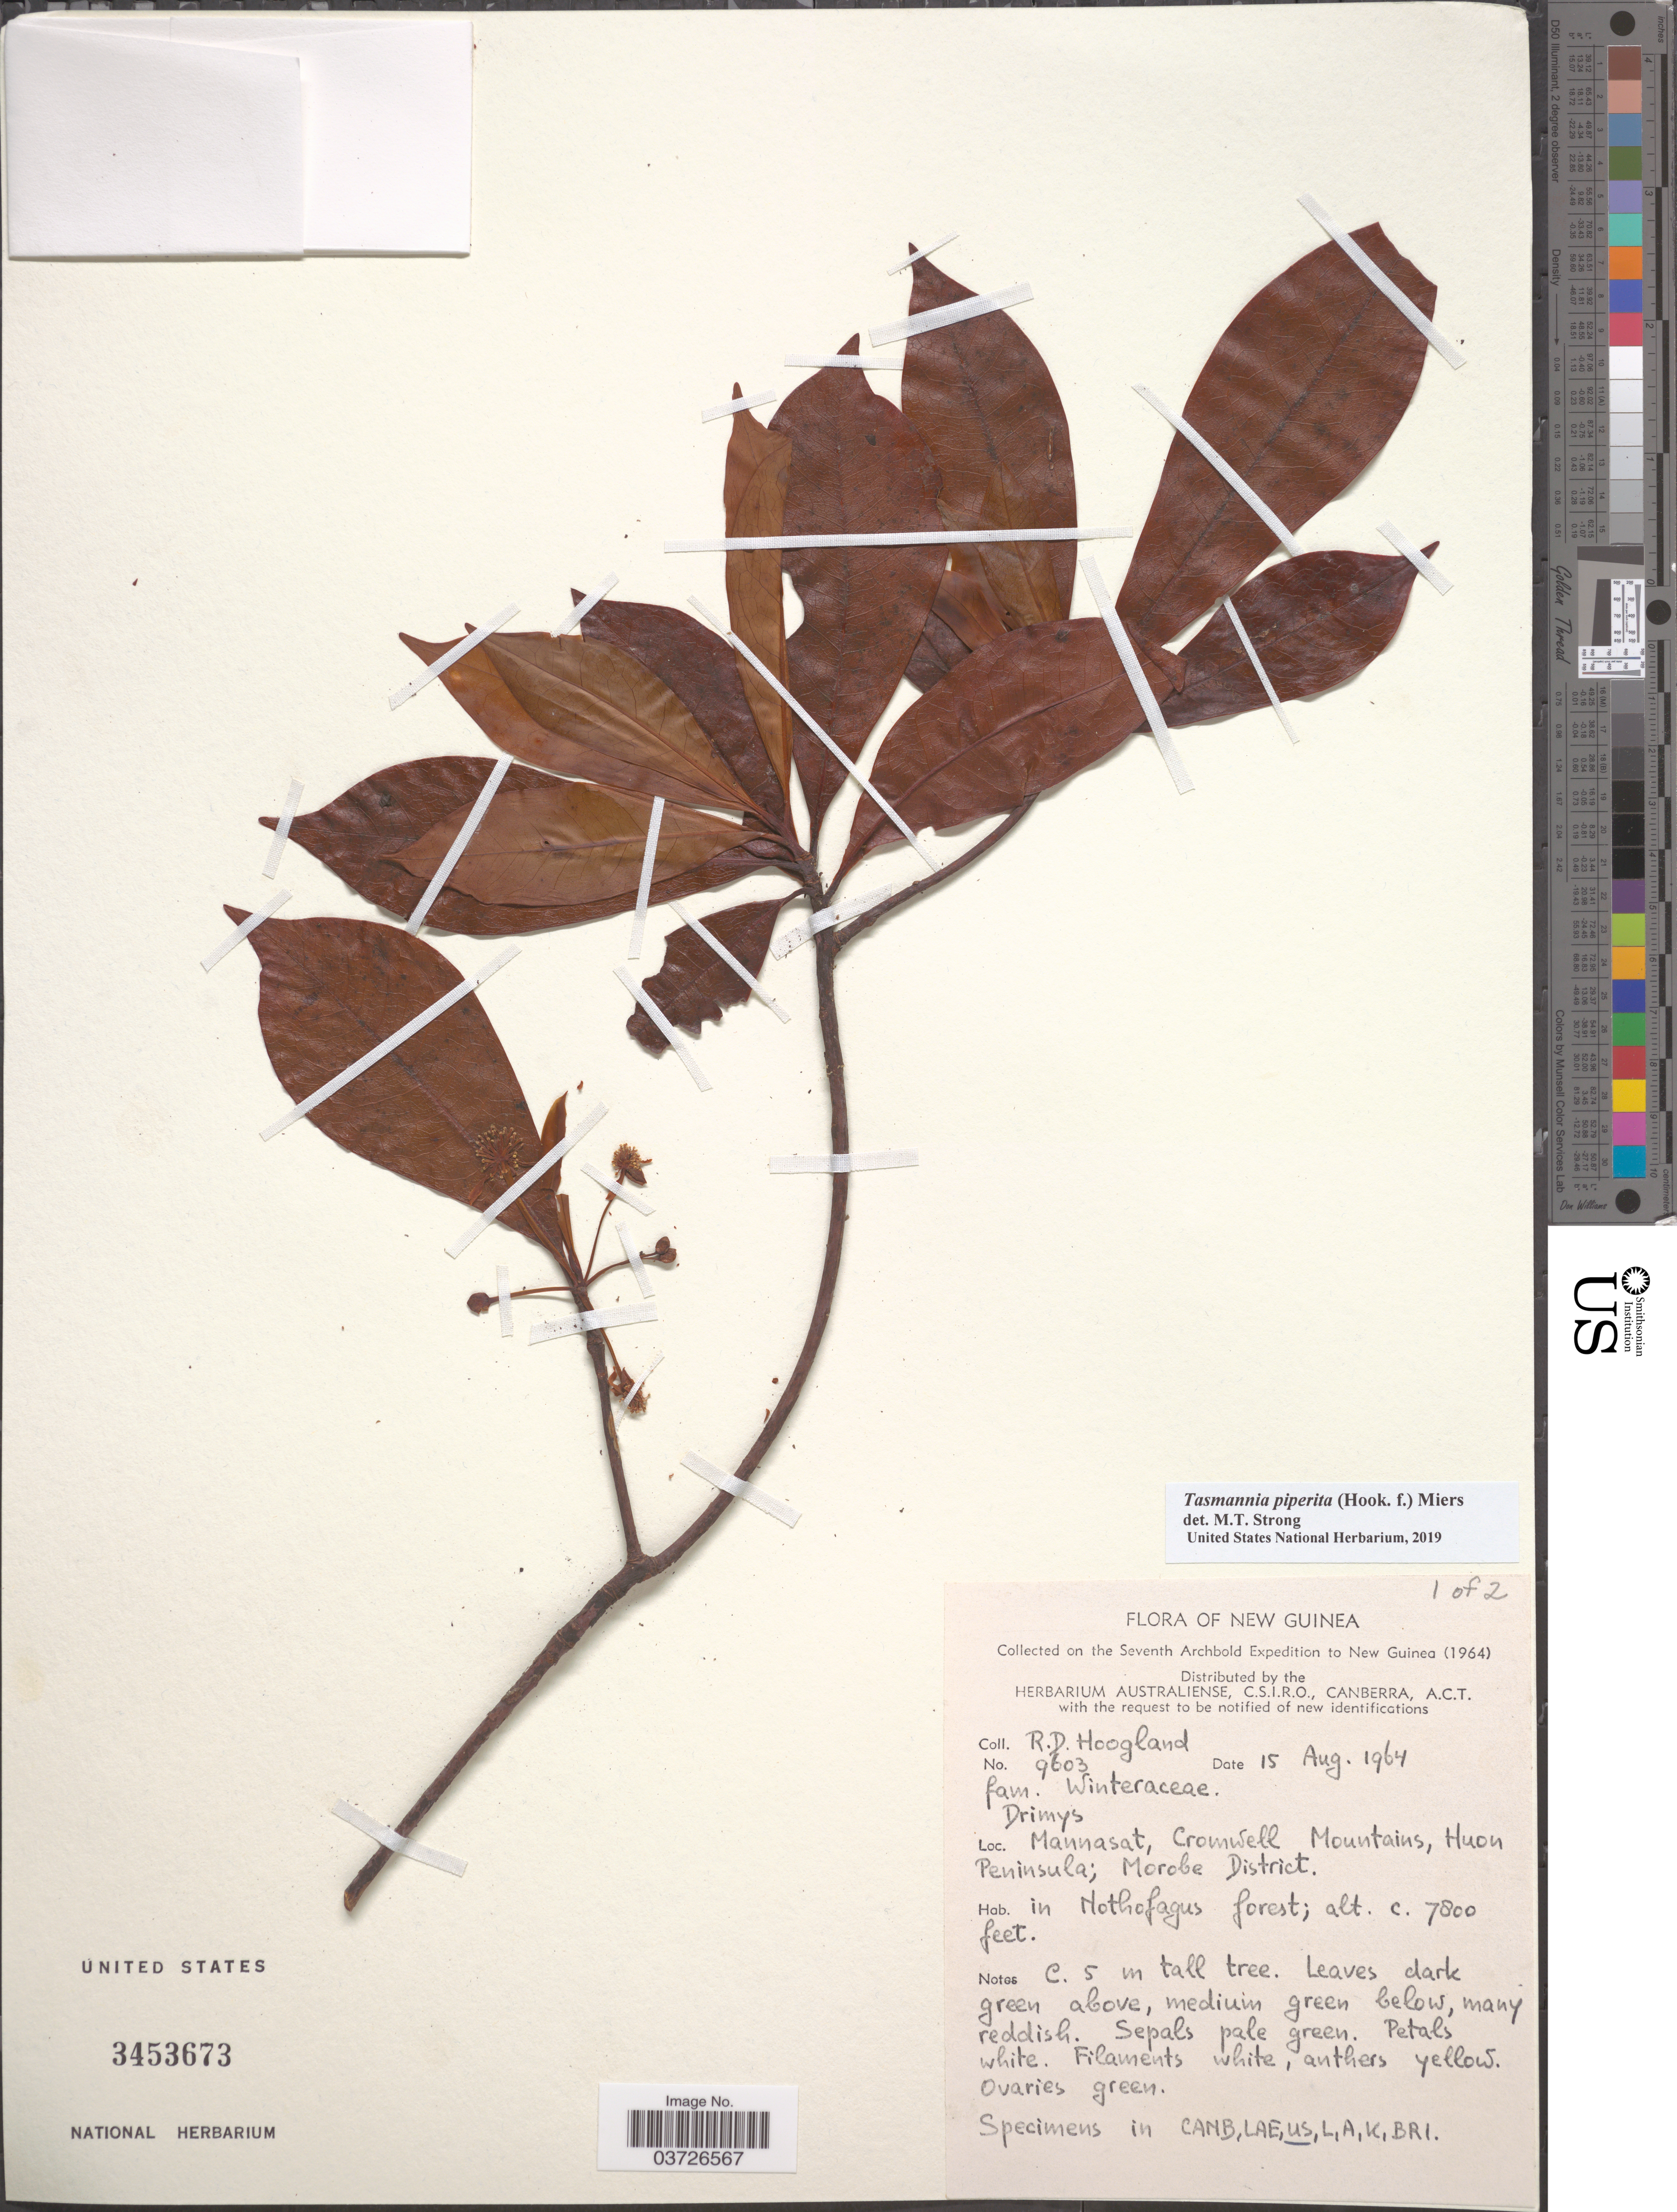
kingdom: Plantae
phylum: Tracheophyta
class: Magnoliopsida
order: Canellales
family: Winteraceae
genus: Tasmannia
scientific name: Tasmannia piperita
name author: (Hook. f.) Miers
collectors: R. D. Hoogland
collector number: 9603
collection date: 1964-08-15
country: Papua New Guinea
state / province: Morobe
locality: New Guinea. Mannasat, Cromwell Mountains, Huon Peninsula; Morobe District.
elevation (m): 2377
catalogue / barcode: US 3453673